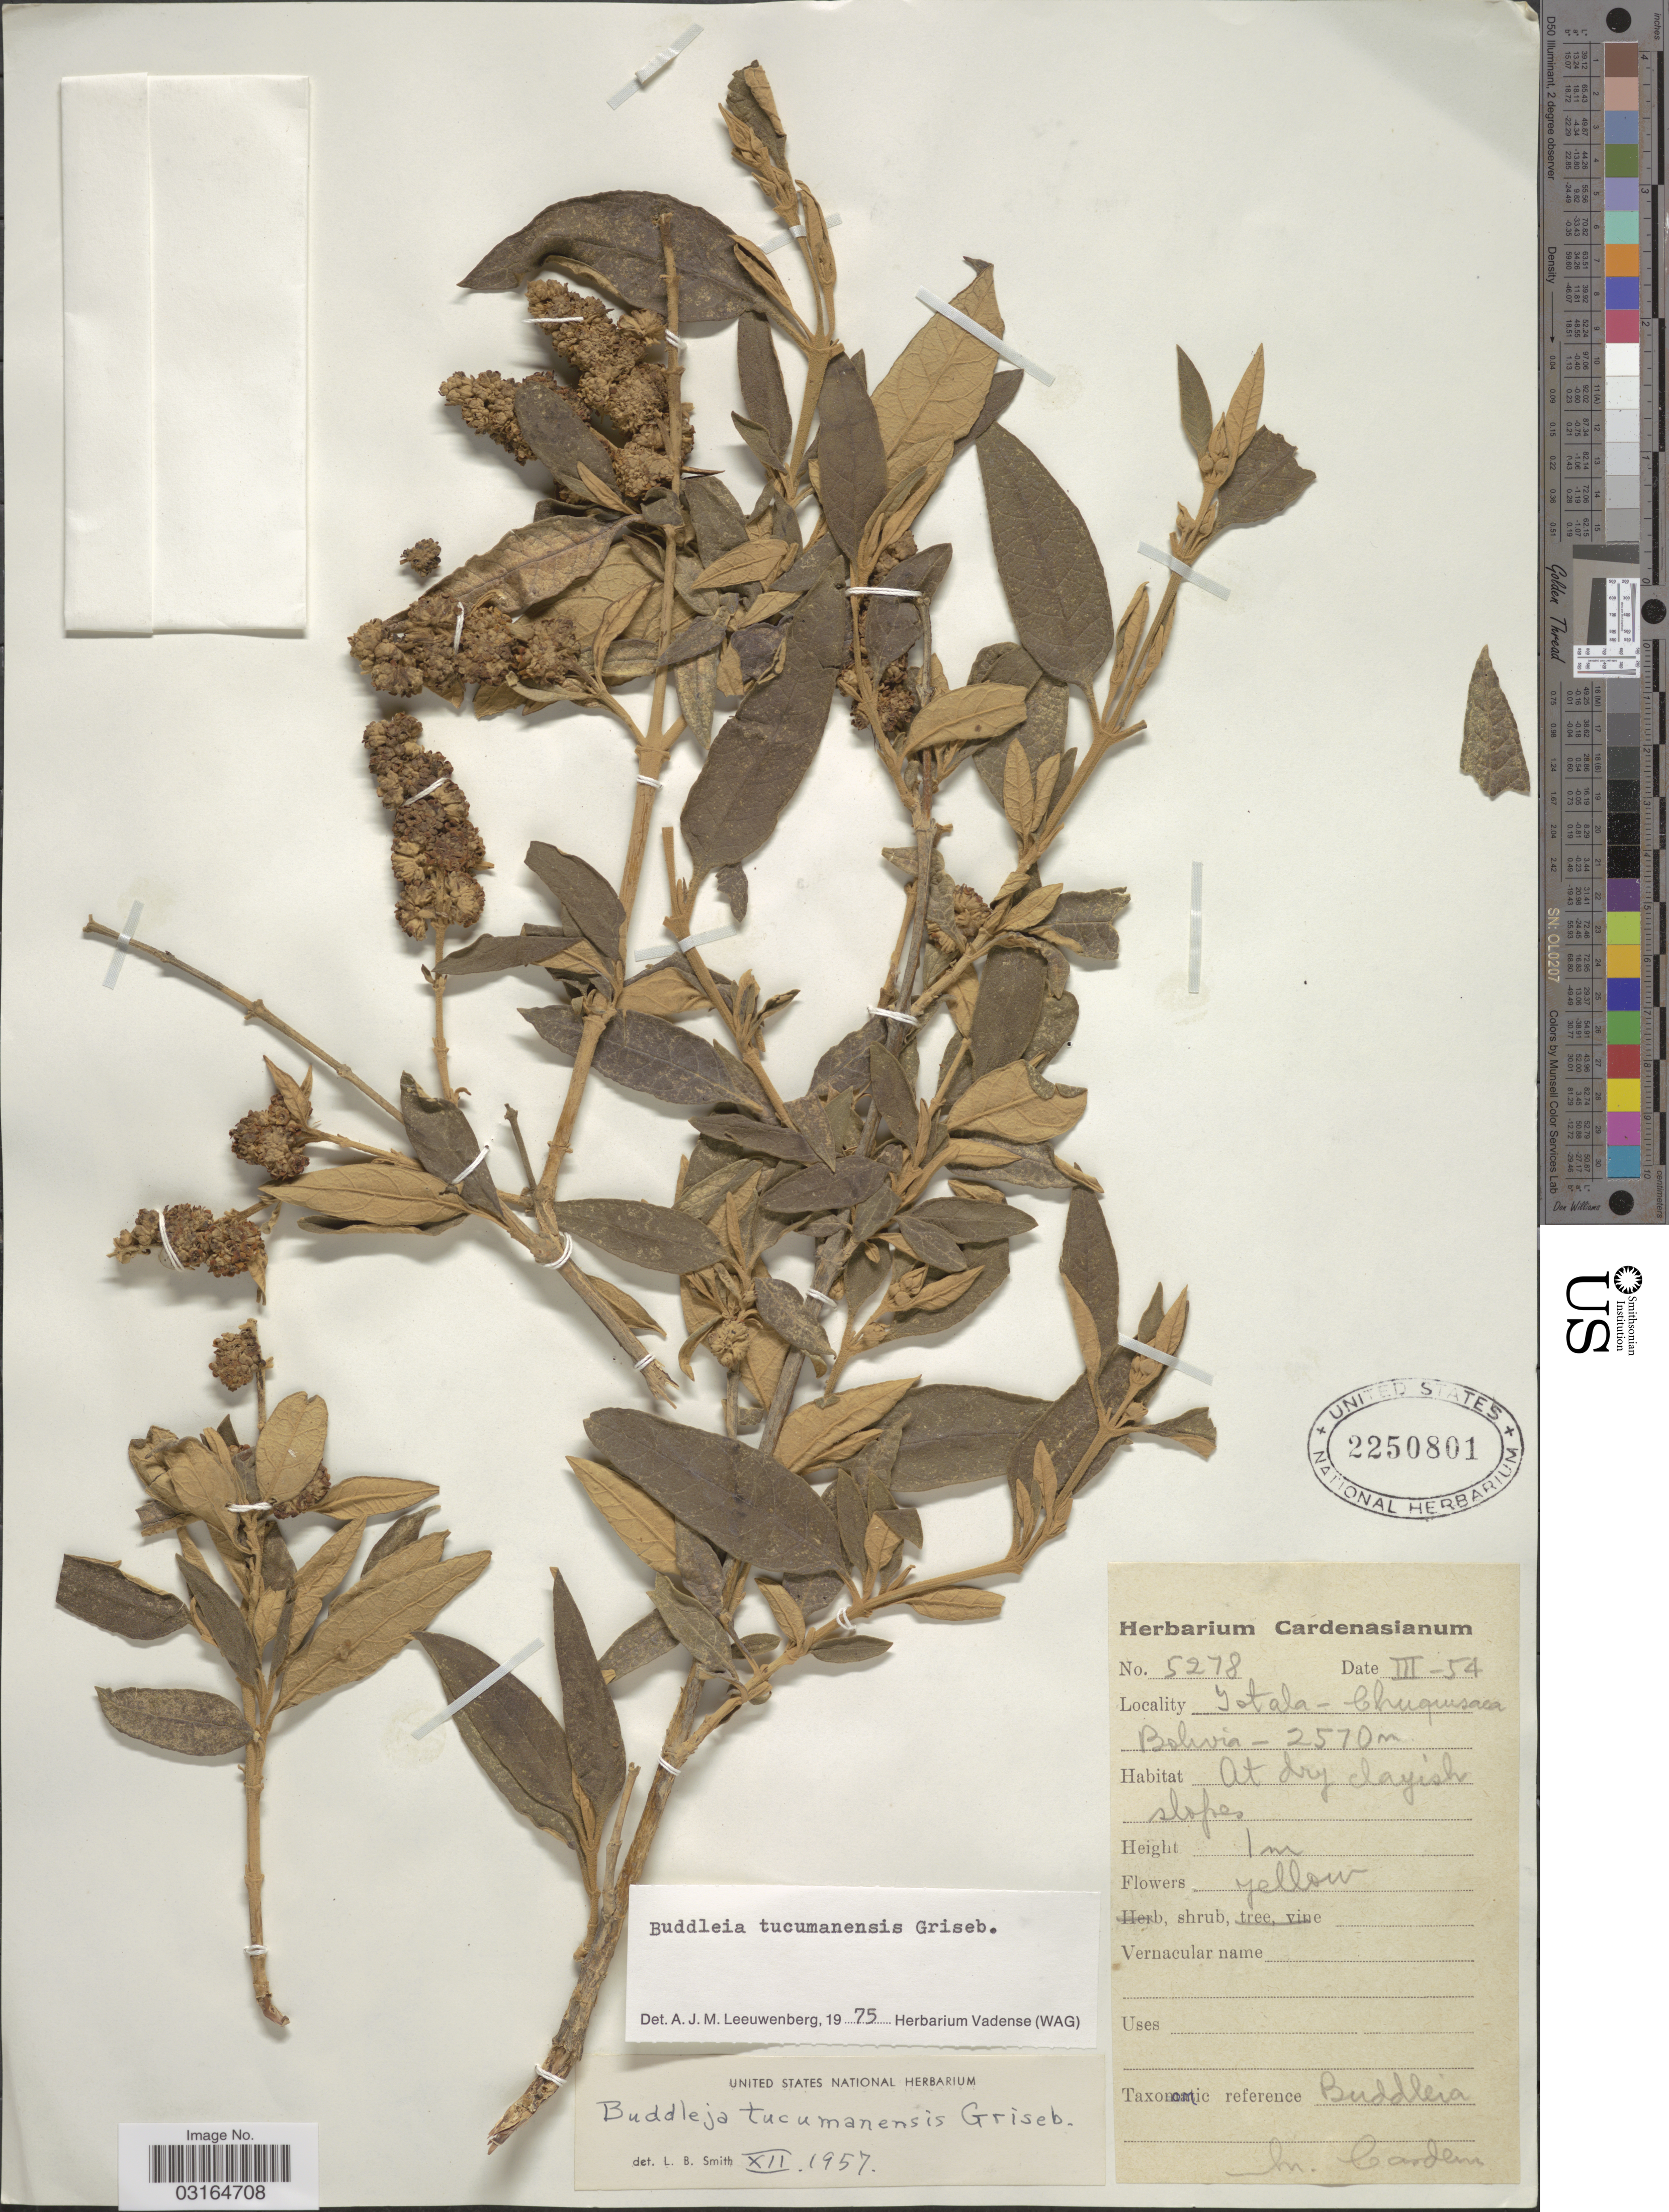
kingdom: Plantae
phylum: Tracheophyta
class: Magnoliopsida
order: Lamiales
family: Scrophulariaceae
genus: Buddleja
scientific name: Buddleja tucumanensis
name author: Griseb.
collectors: M. Cárdenas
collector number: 5278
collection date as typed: Transcribed d/m/y: /3/54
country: Bolivia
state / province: Chuquisaca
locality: Yotala, Chuquisaca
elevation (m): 2570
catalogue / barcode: US 2250801